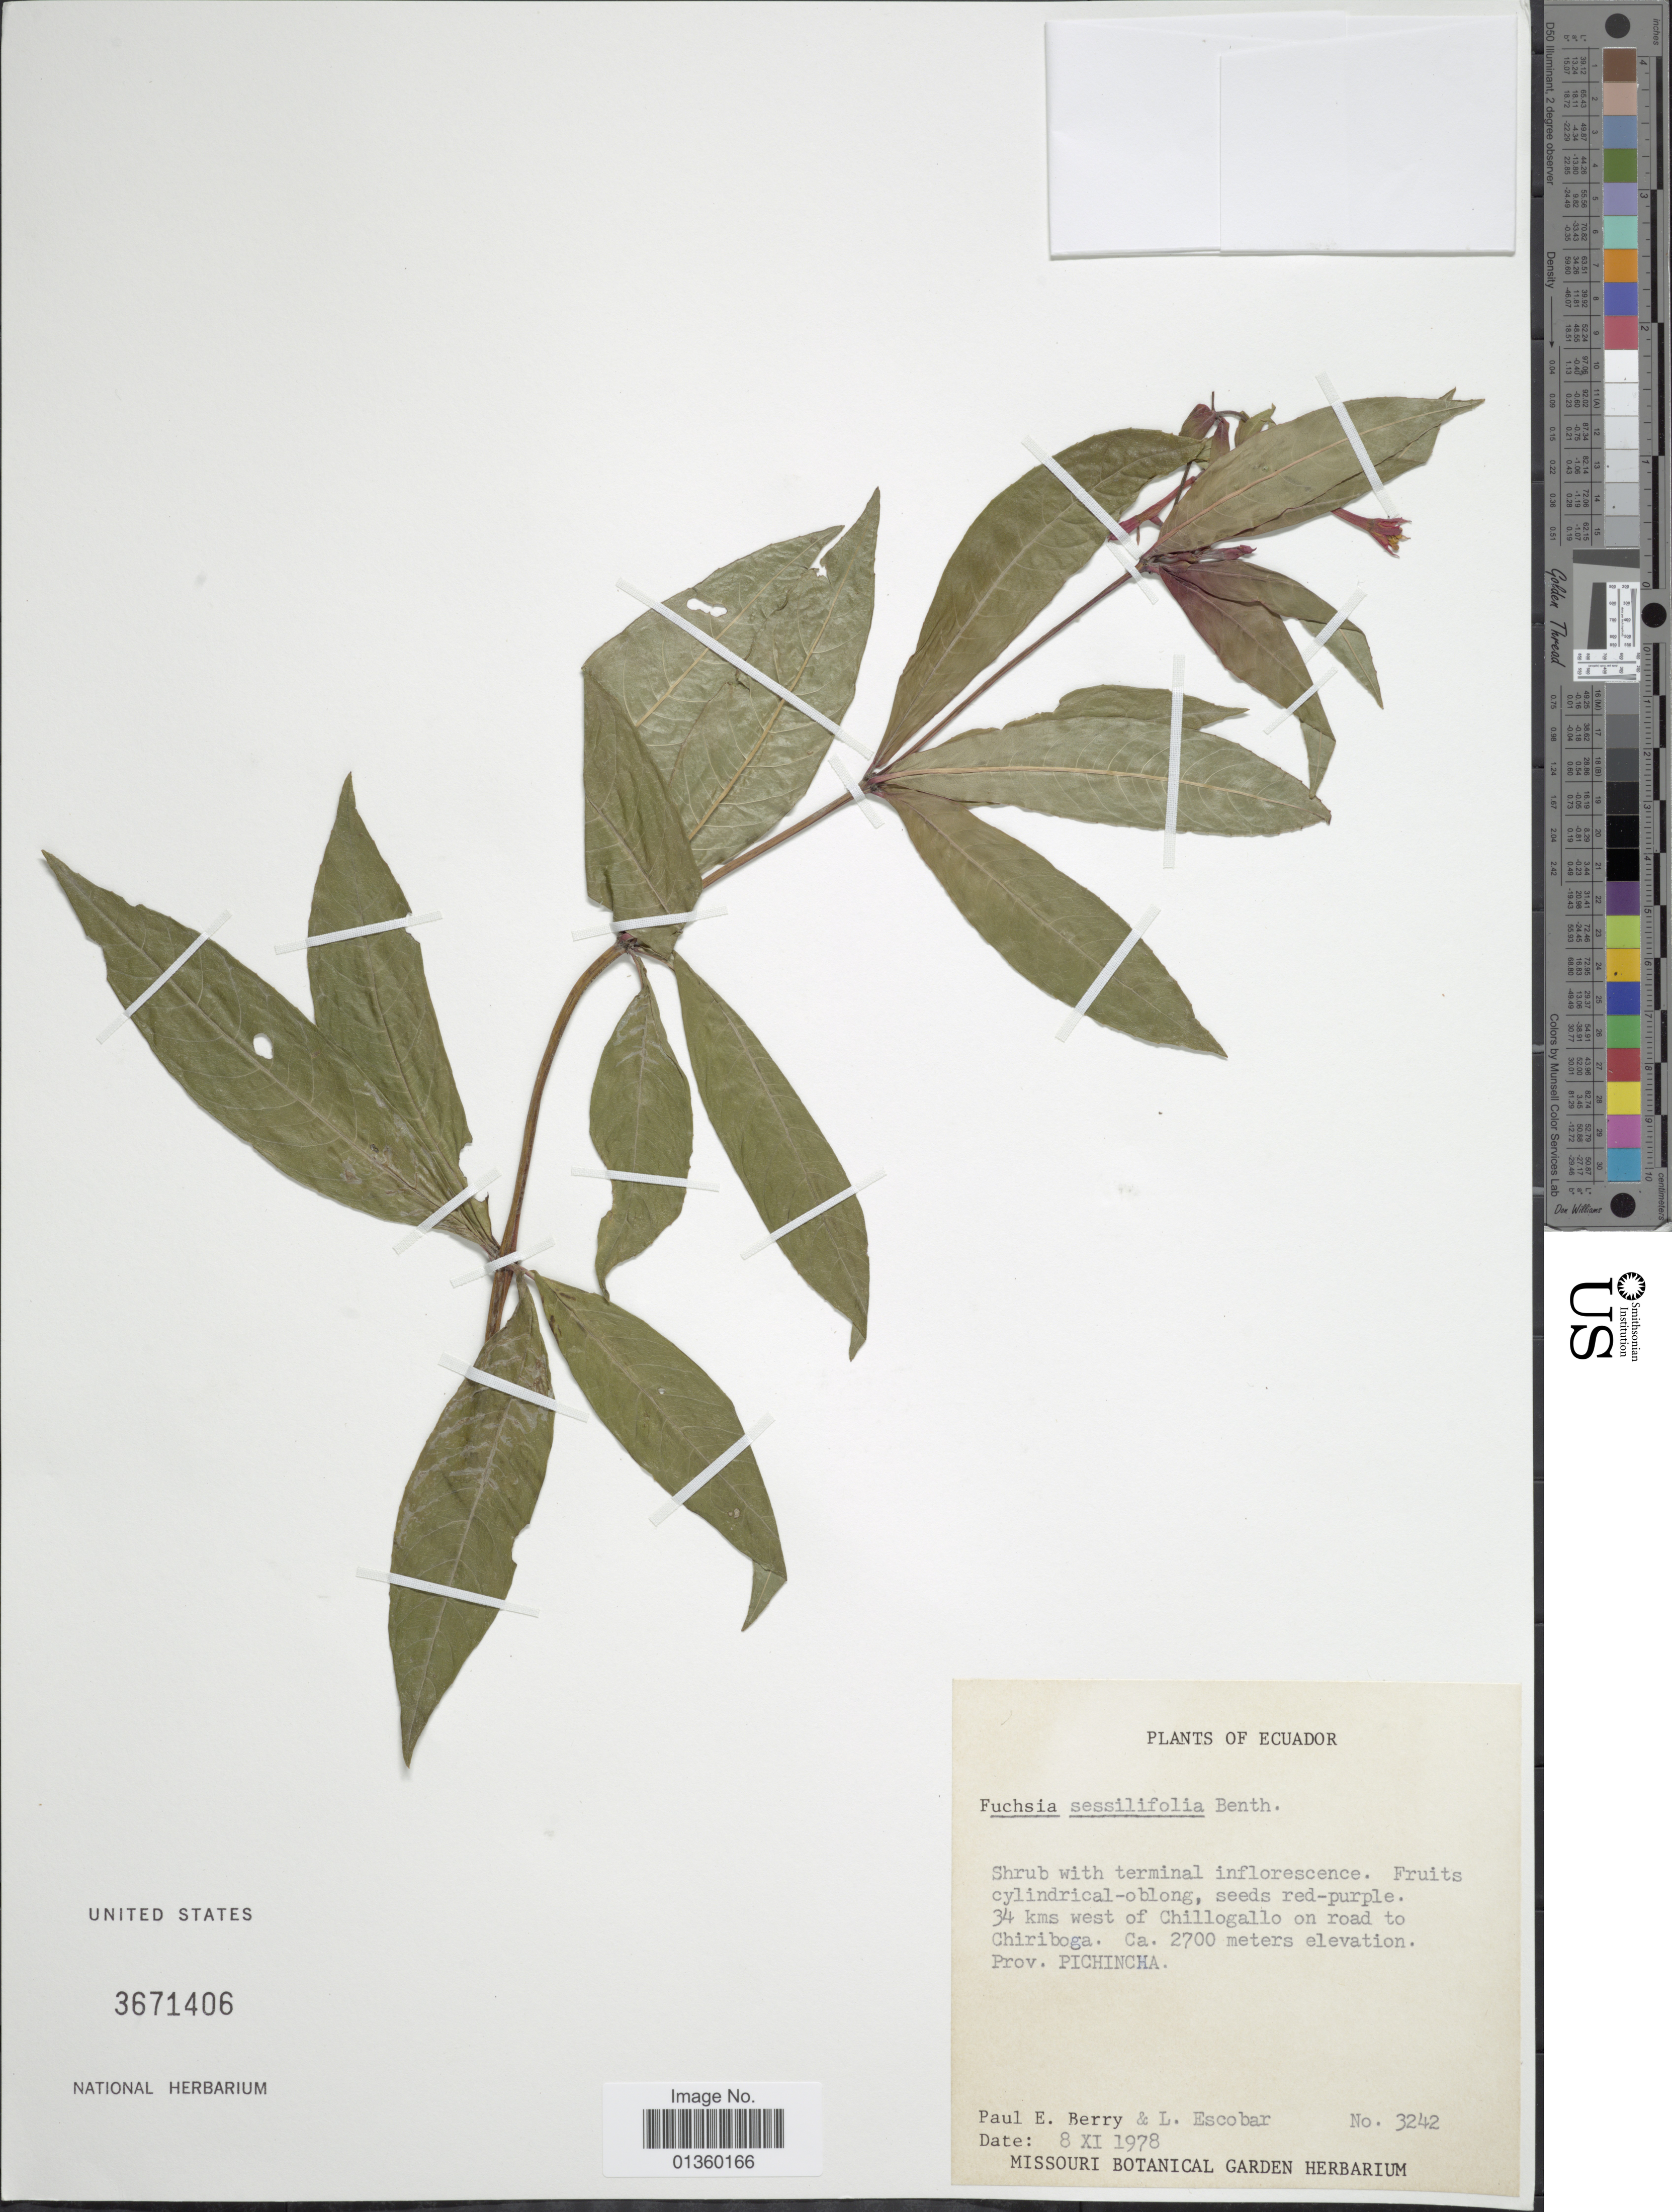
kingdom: Plantae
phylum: Tracheophyta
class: Magnoliopsida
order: Myrtales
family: Onagraceae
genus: Fuchsia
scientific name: Fuchsia sessilifolia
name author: Benth.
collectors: P. E. Berry & L. Escobar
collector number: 3242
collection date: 1978-11-08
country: Ecuador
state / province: Pichincha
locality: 34 kms west of Chillogallo on road to Chiriboga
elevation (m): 2700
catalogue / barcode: US 3671406